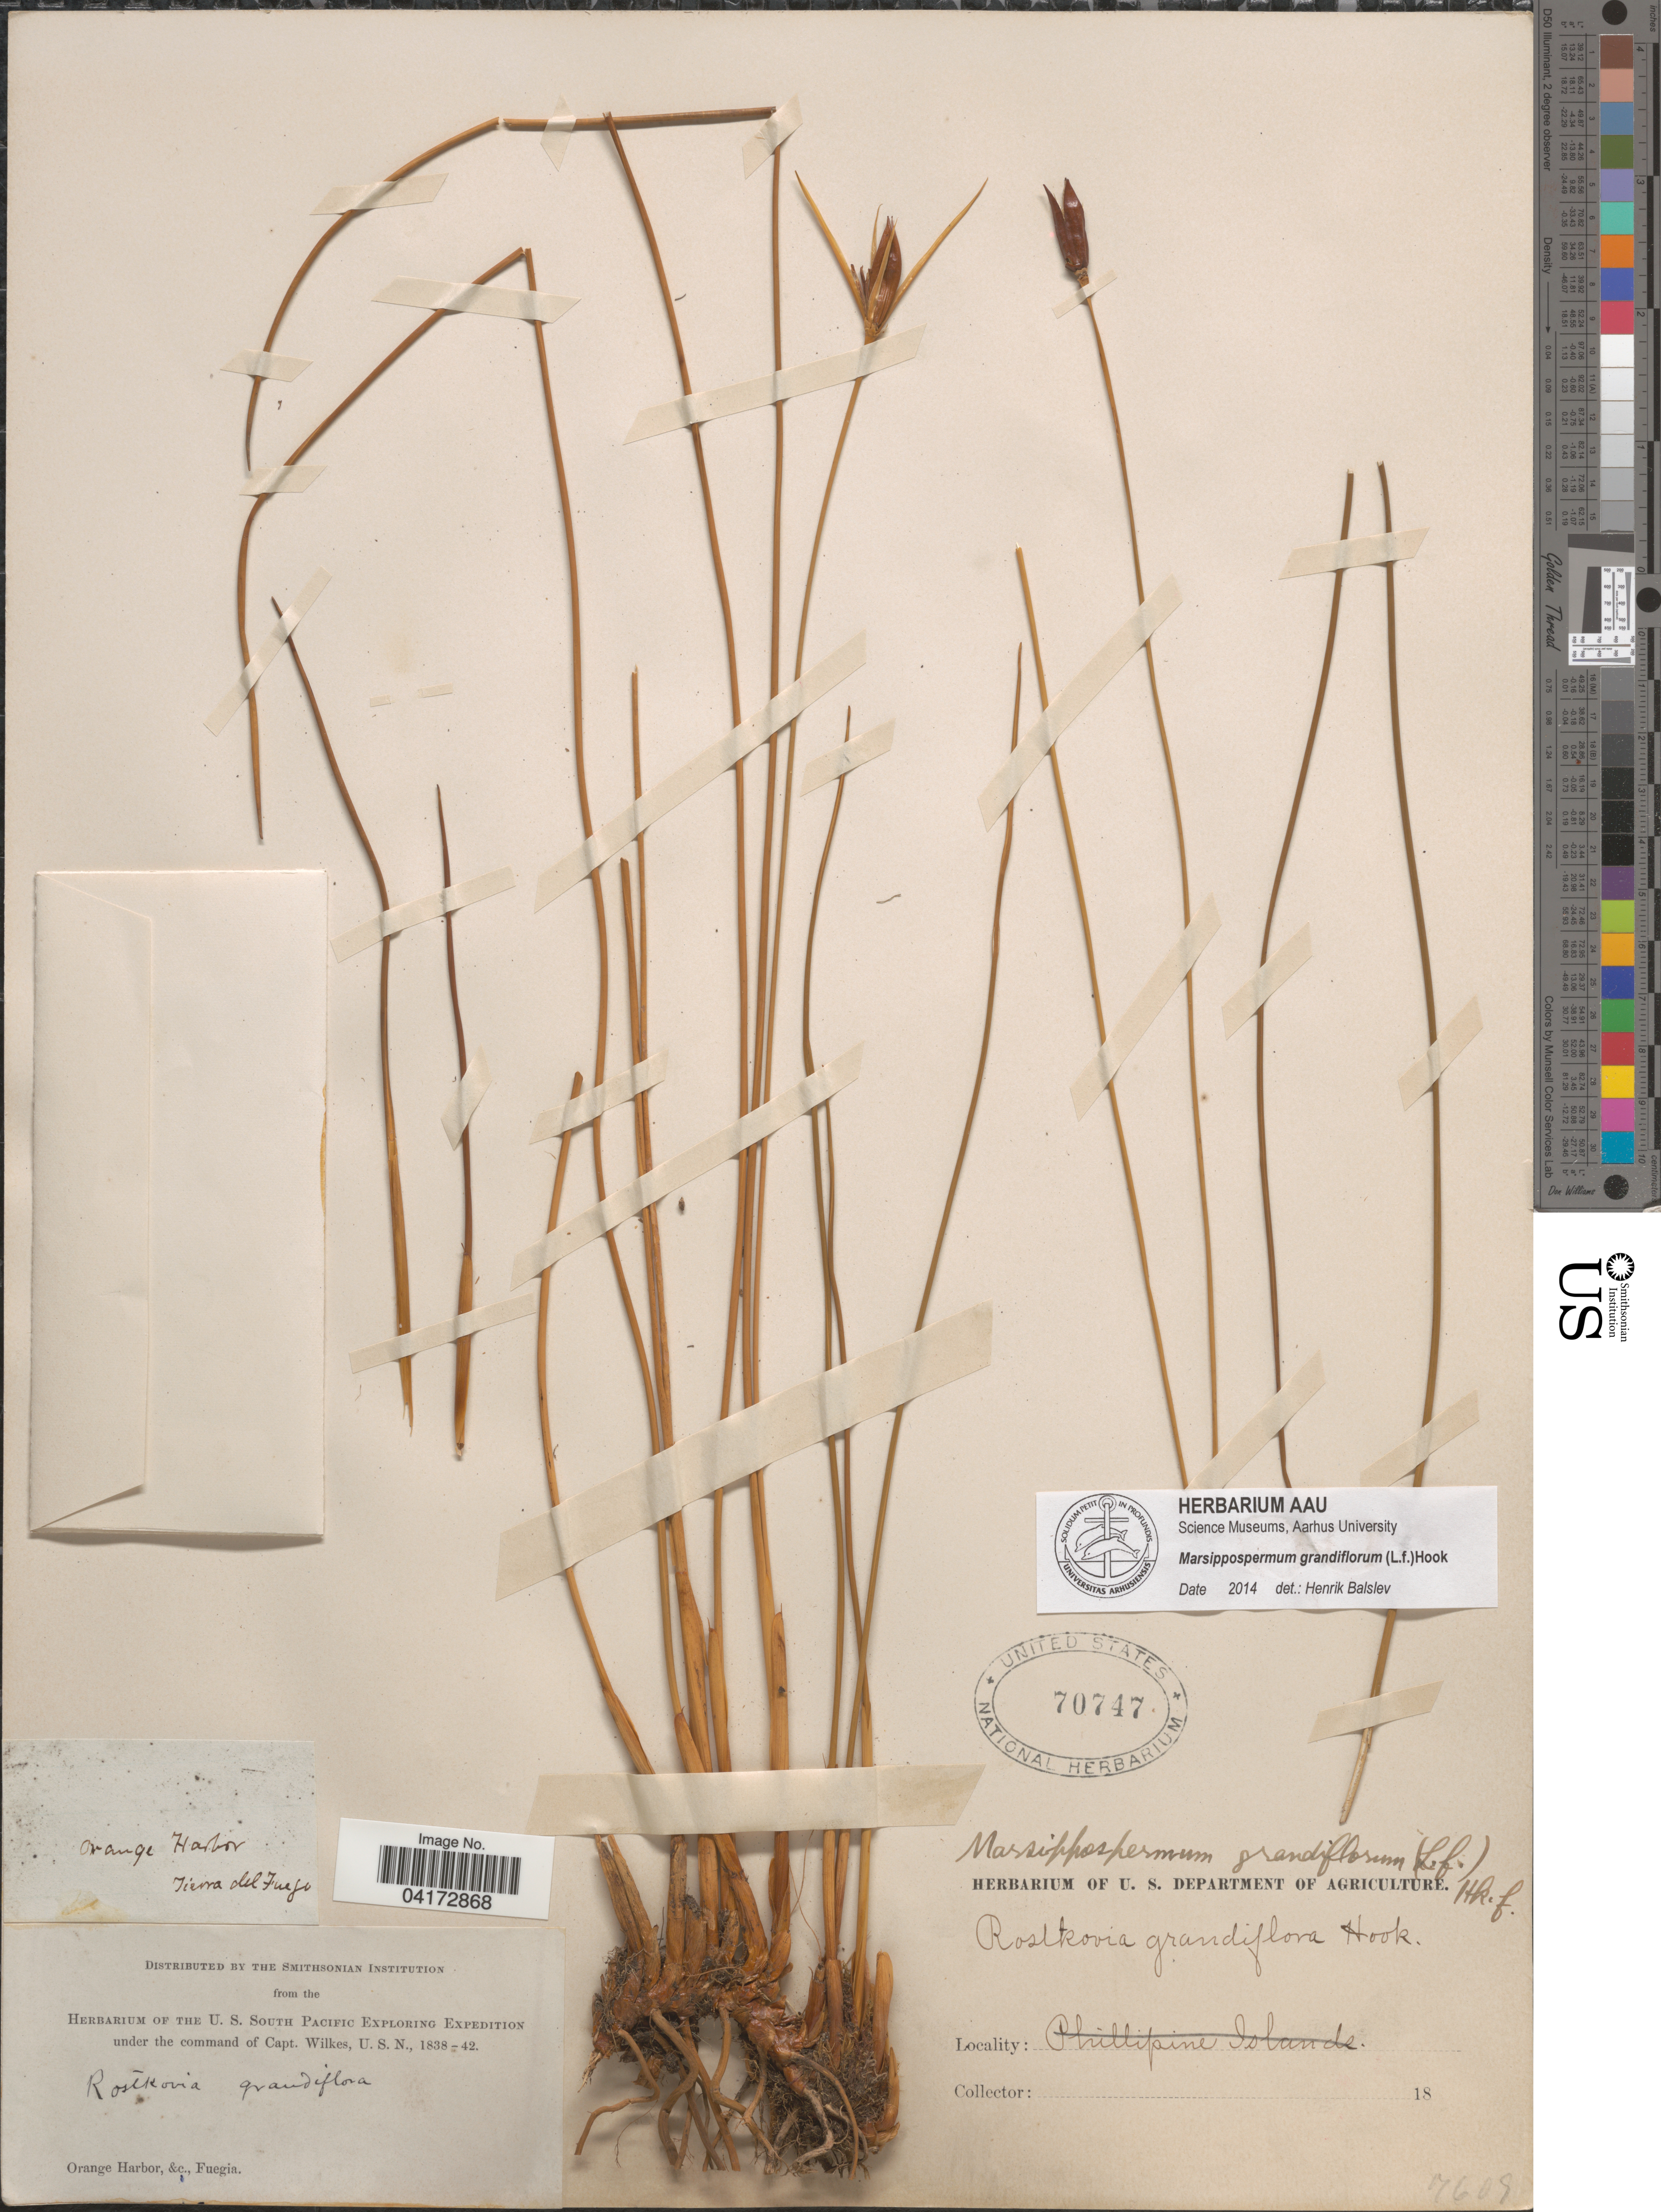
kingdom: Plantae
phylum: Tracheophyta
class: Liliopsida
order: Poales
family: Juncaceae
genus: Marsippospermum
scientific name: Marsippospermum grandiflorum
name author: (L. f.) Hook.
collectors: U.S. South Pacific Explor. Exped.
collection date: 1838/1842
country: Argentina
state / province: Tierra del Fuego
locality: U. S. South Pacific Exploring Expedition. Orange Harbor, &c., Fuegia.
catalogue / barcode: US 70747